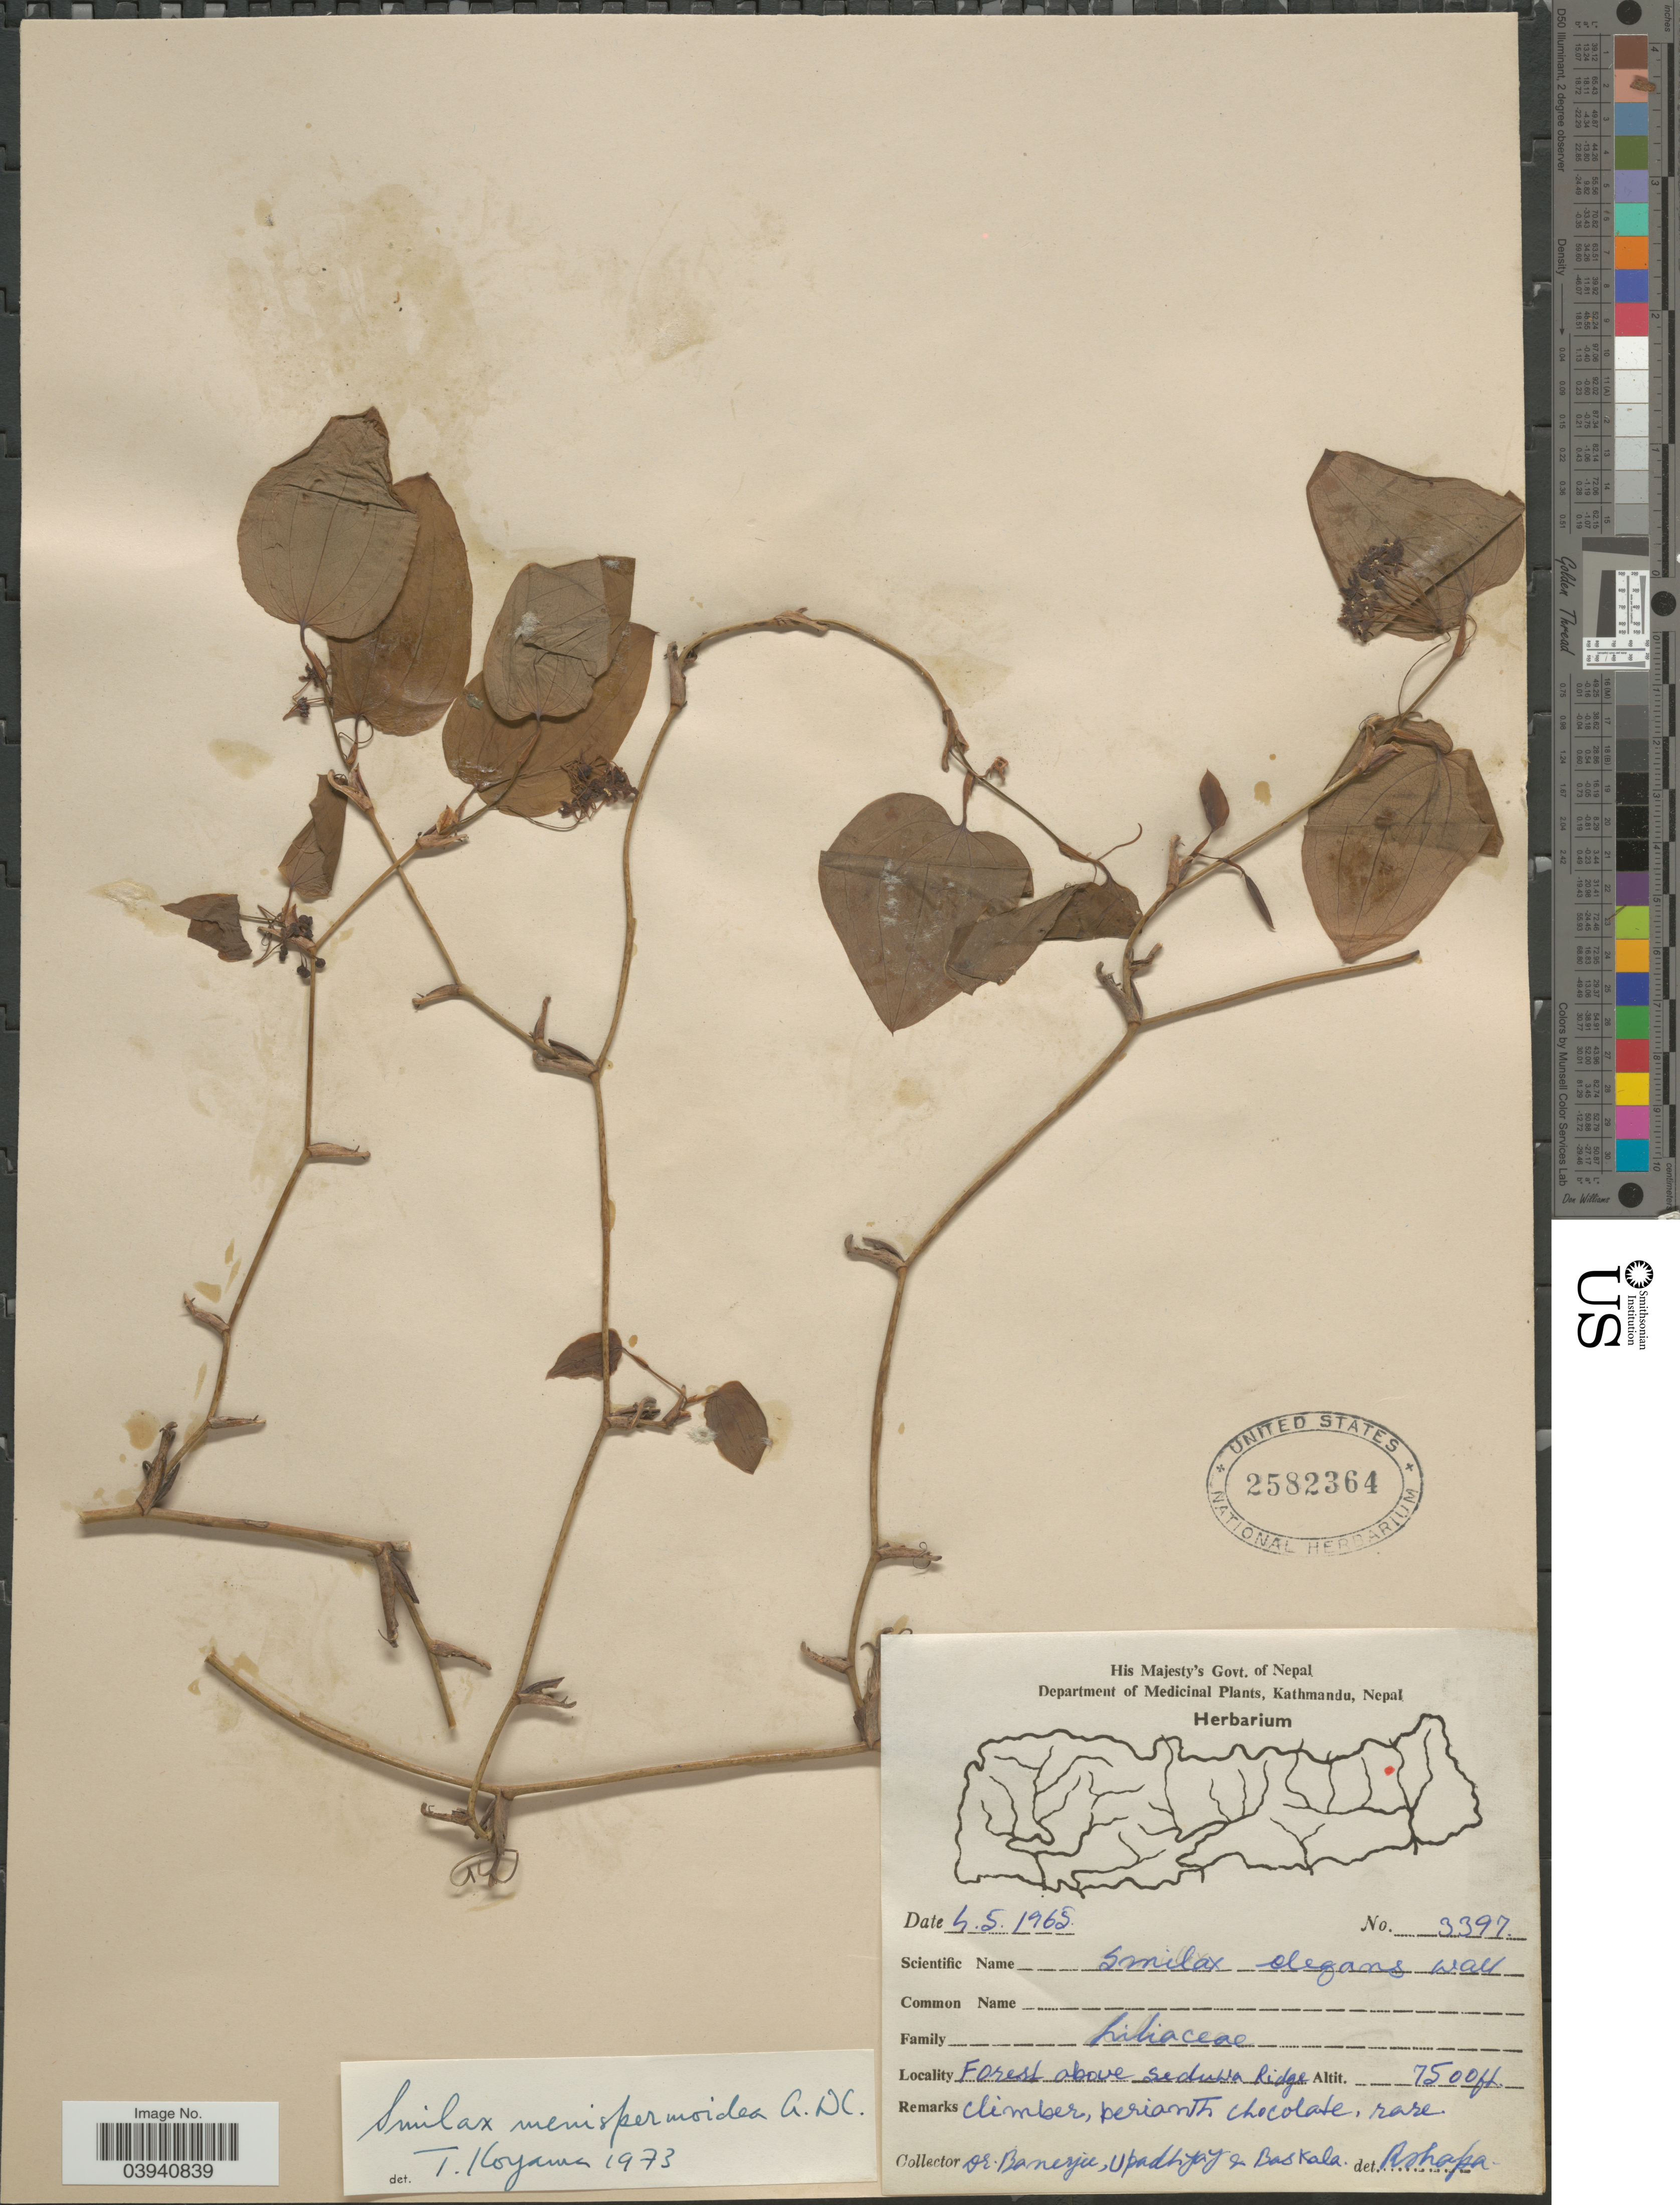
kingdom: Plantae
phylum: Tracheophyta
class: Liliopsida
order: Liliales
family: Smilacaceae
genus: Smilax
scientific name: Smilax menispermoidea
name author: A. DC.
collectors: Banerjee, Upadhyay, -- & -. Baskala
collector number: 3397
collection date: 1965-05-04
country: Nepal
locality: Forest above Seduwa Ridge.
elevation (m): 2286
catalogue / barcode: US 2582364